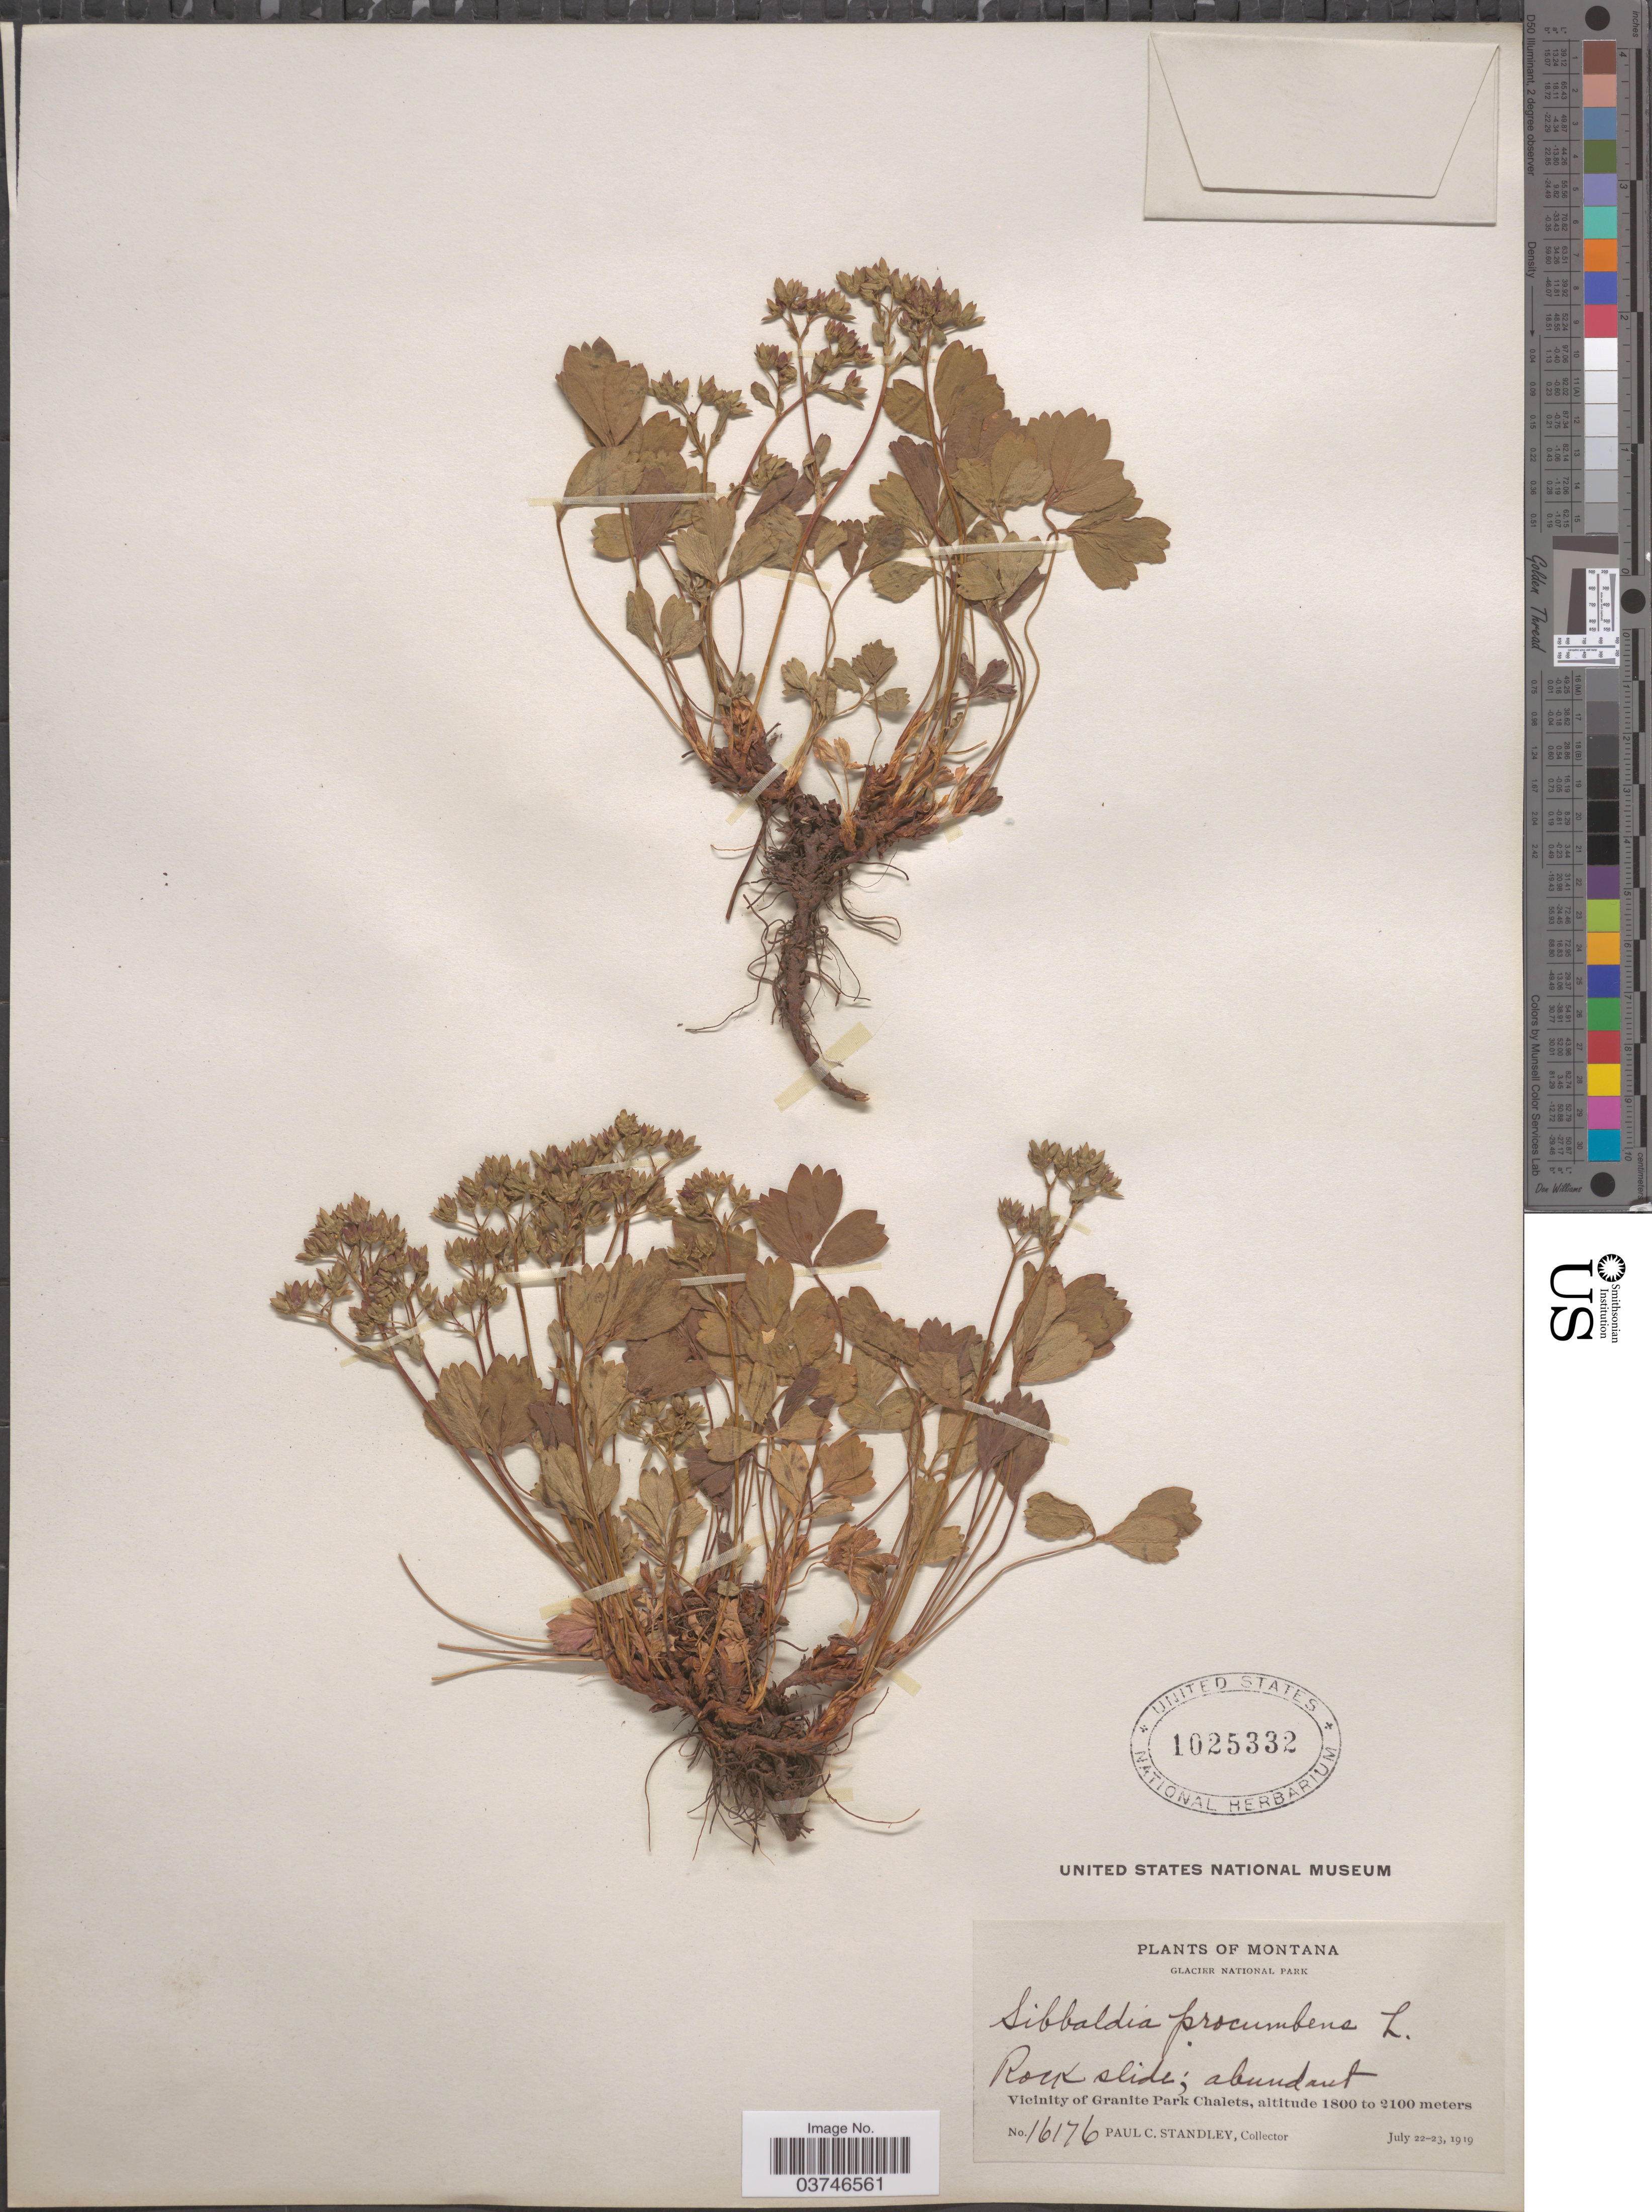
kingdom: Plantae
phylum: Tracheophyta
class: Magnoliopsida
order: Rosales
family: Rosaceae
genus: Sibbaldia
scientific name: Sibbaldia procumbens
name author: L.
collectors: P. C. Standley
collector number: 16176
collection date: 1919-07-22/1919-07-23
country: United States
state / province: Montana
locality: Glacier National Park. Vicinity of Granite Park Chalets.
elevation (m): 1800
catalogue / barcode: US 1025332